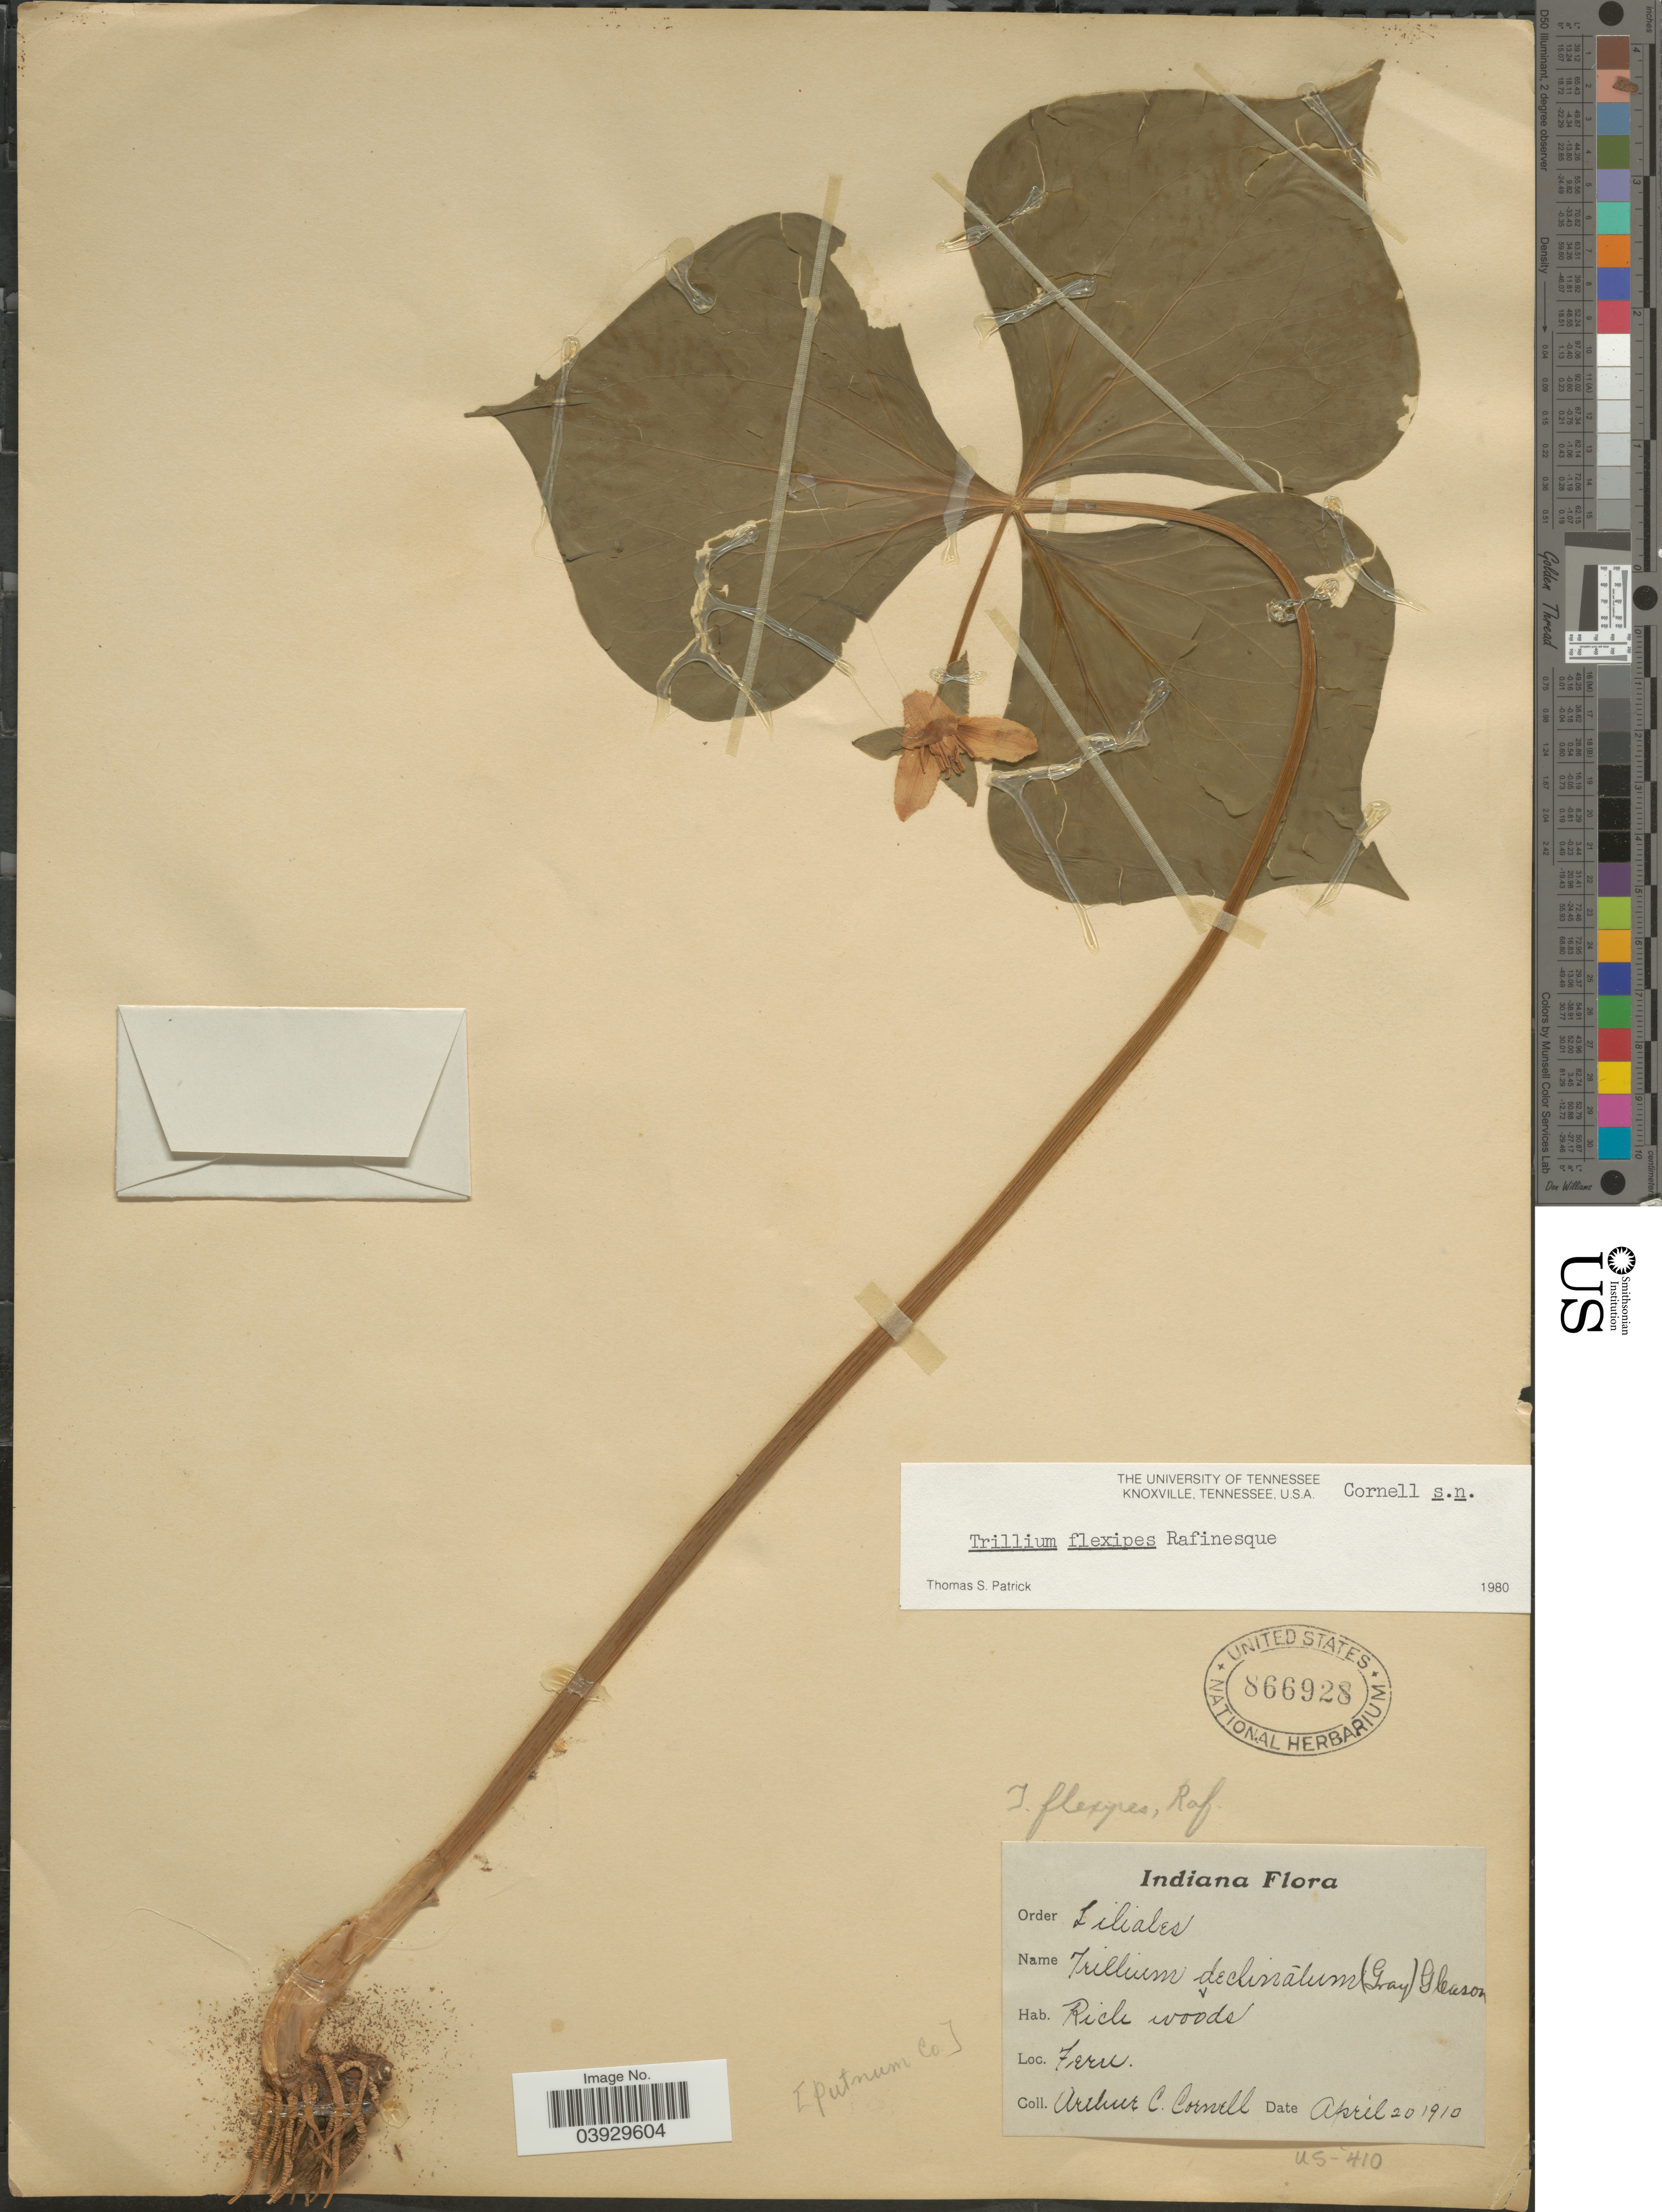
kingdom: Plantae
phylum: Tracheophyta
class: Liliopsida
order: Liliales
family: Melanthiaceae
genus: Trillium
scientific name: Trillium flexipes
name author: Raf.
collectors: A. Cornell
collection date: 1910-04-20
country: United States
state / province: Indiana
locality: Putnum Co. Fern.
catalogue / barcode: US 866928